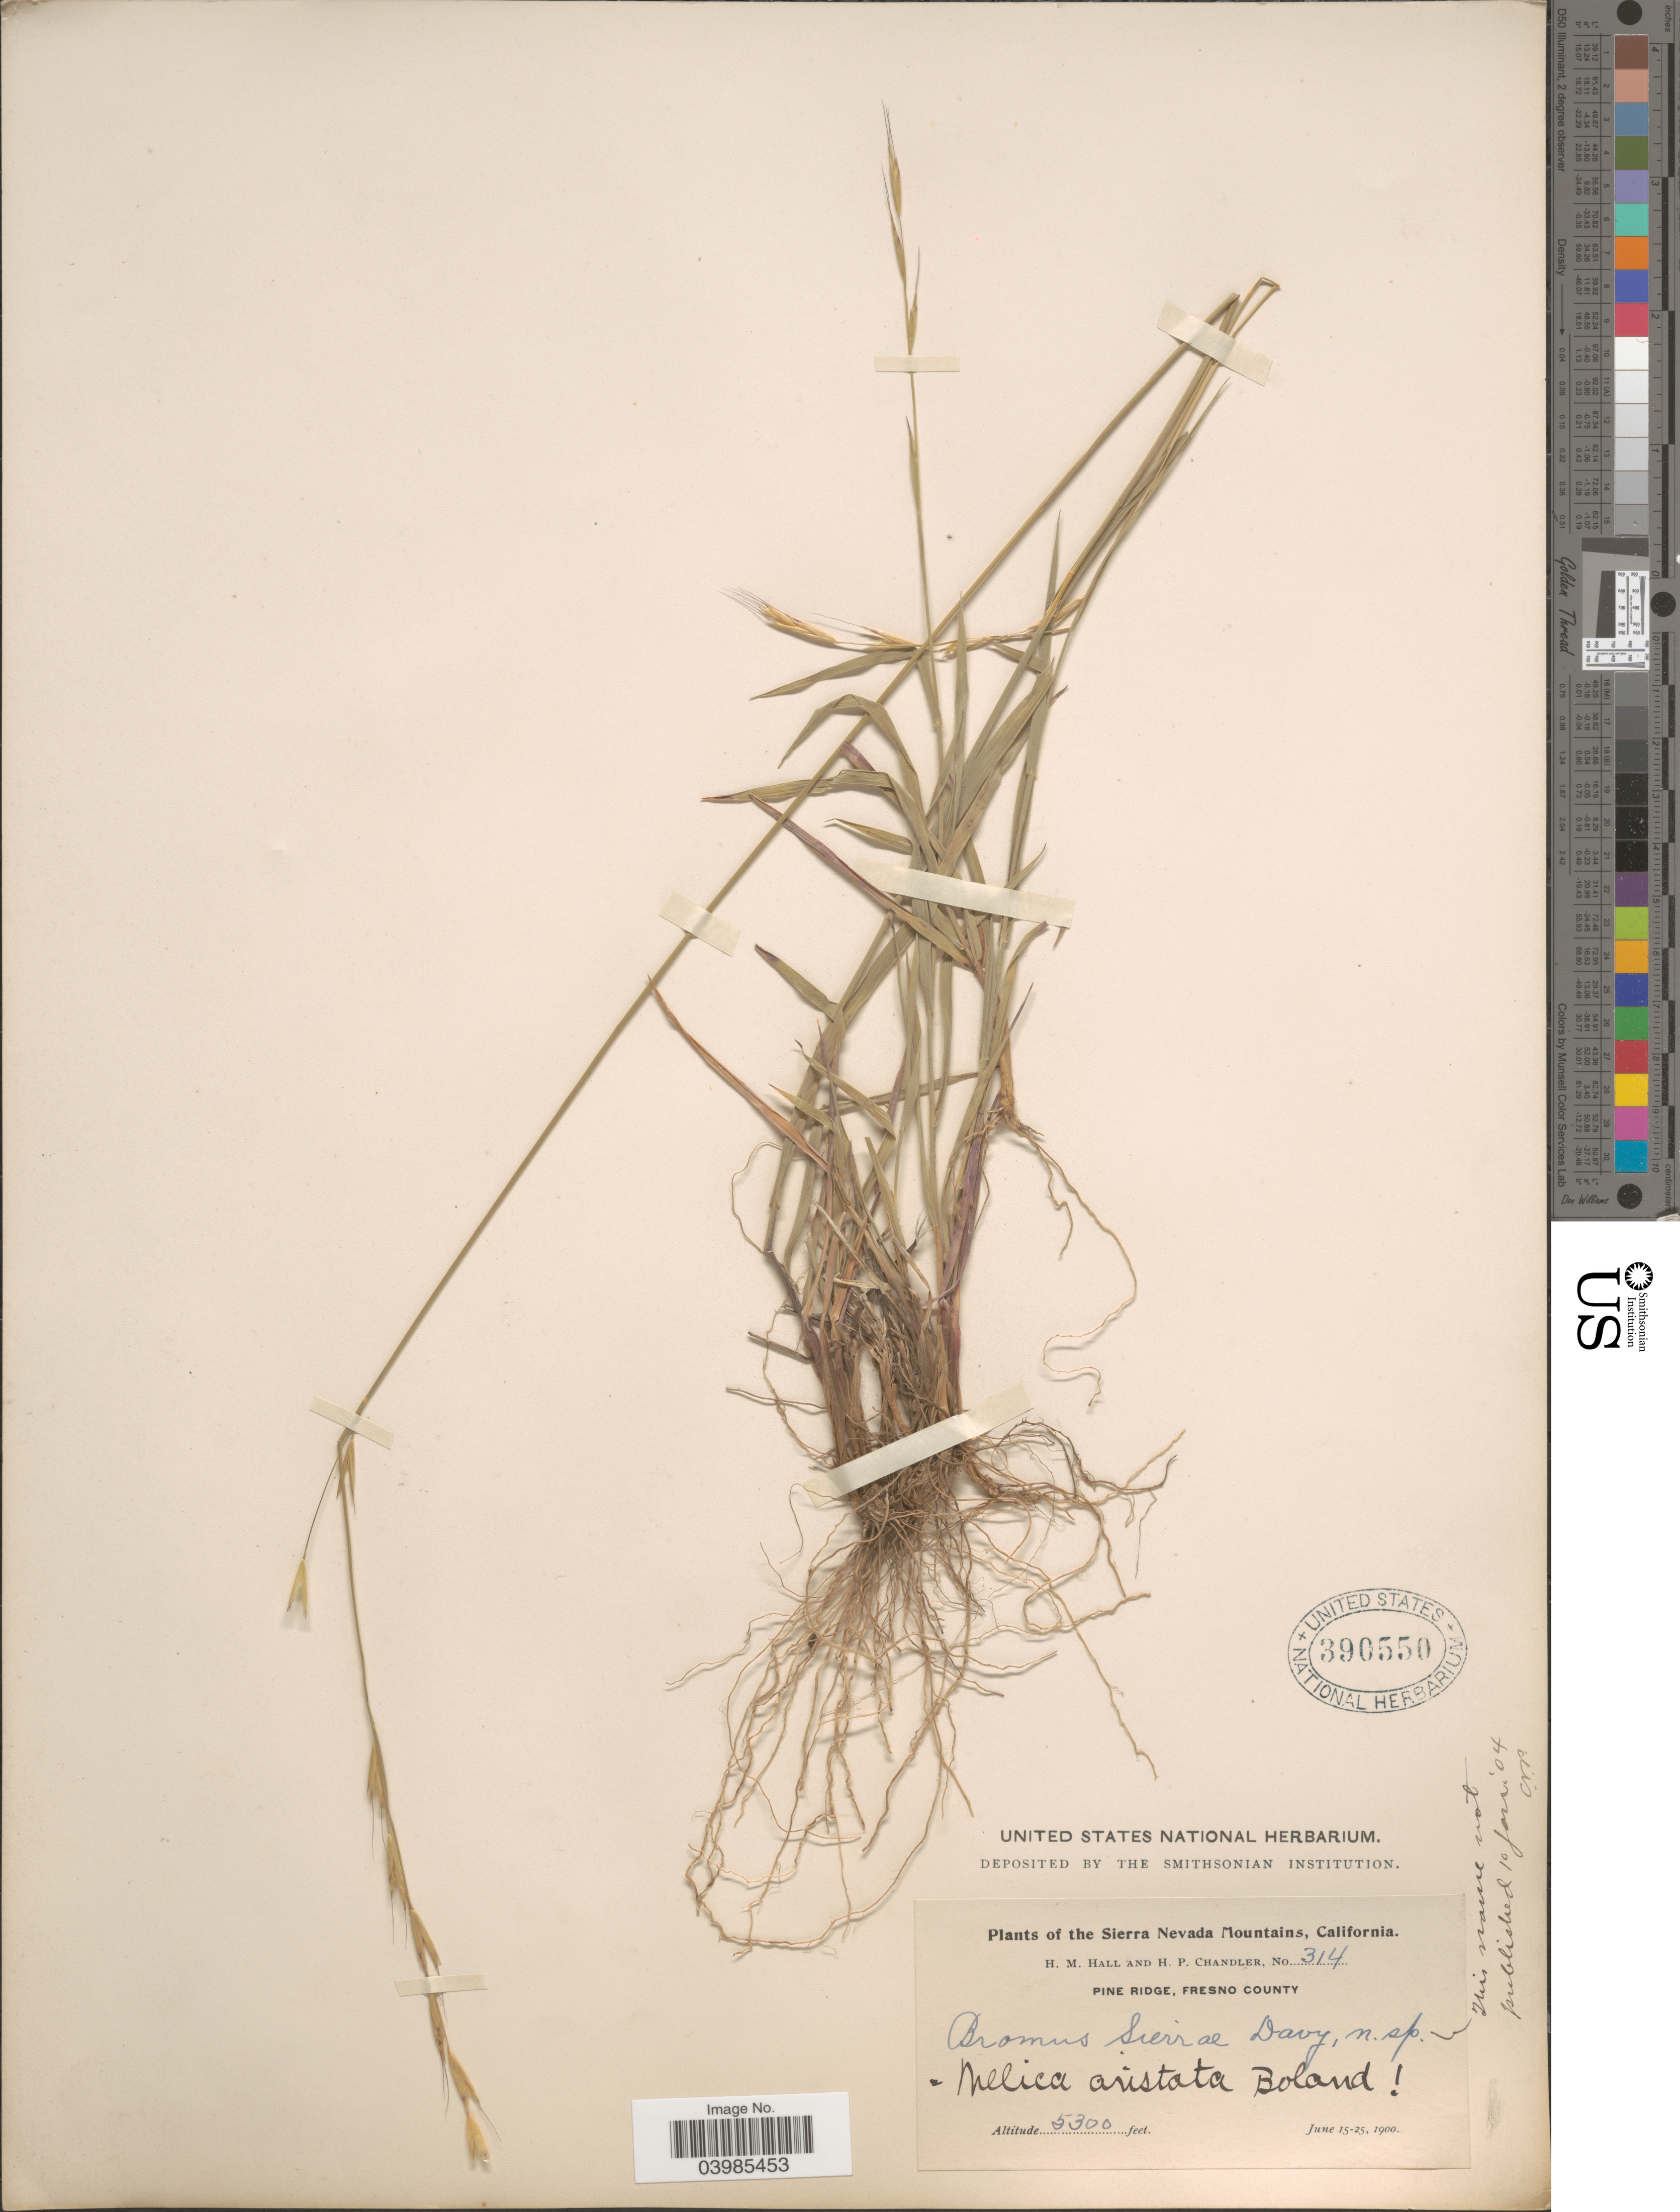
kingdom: Plantae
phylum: Tracheophyta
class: Liliopsida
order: Poales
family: Poaceae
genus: Melica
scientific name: Melica aristata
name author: Thurb. ex Bol.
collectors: H. M. Hall & H. Chandler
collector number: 314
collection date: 1900-06-15/1900-06-25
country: United States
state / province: California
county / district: Fresno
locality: The Sierra Nevada Mountains. Pine Ridge, Fresno County.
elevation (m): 1615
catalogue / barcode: US 390550